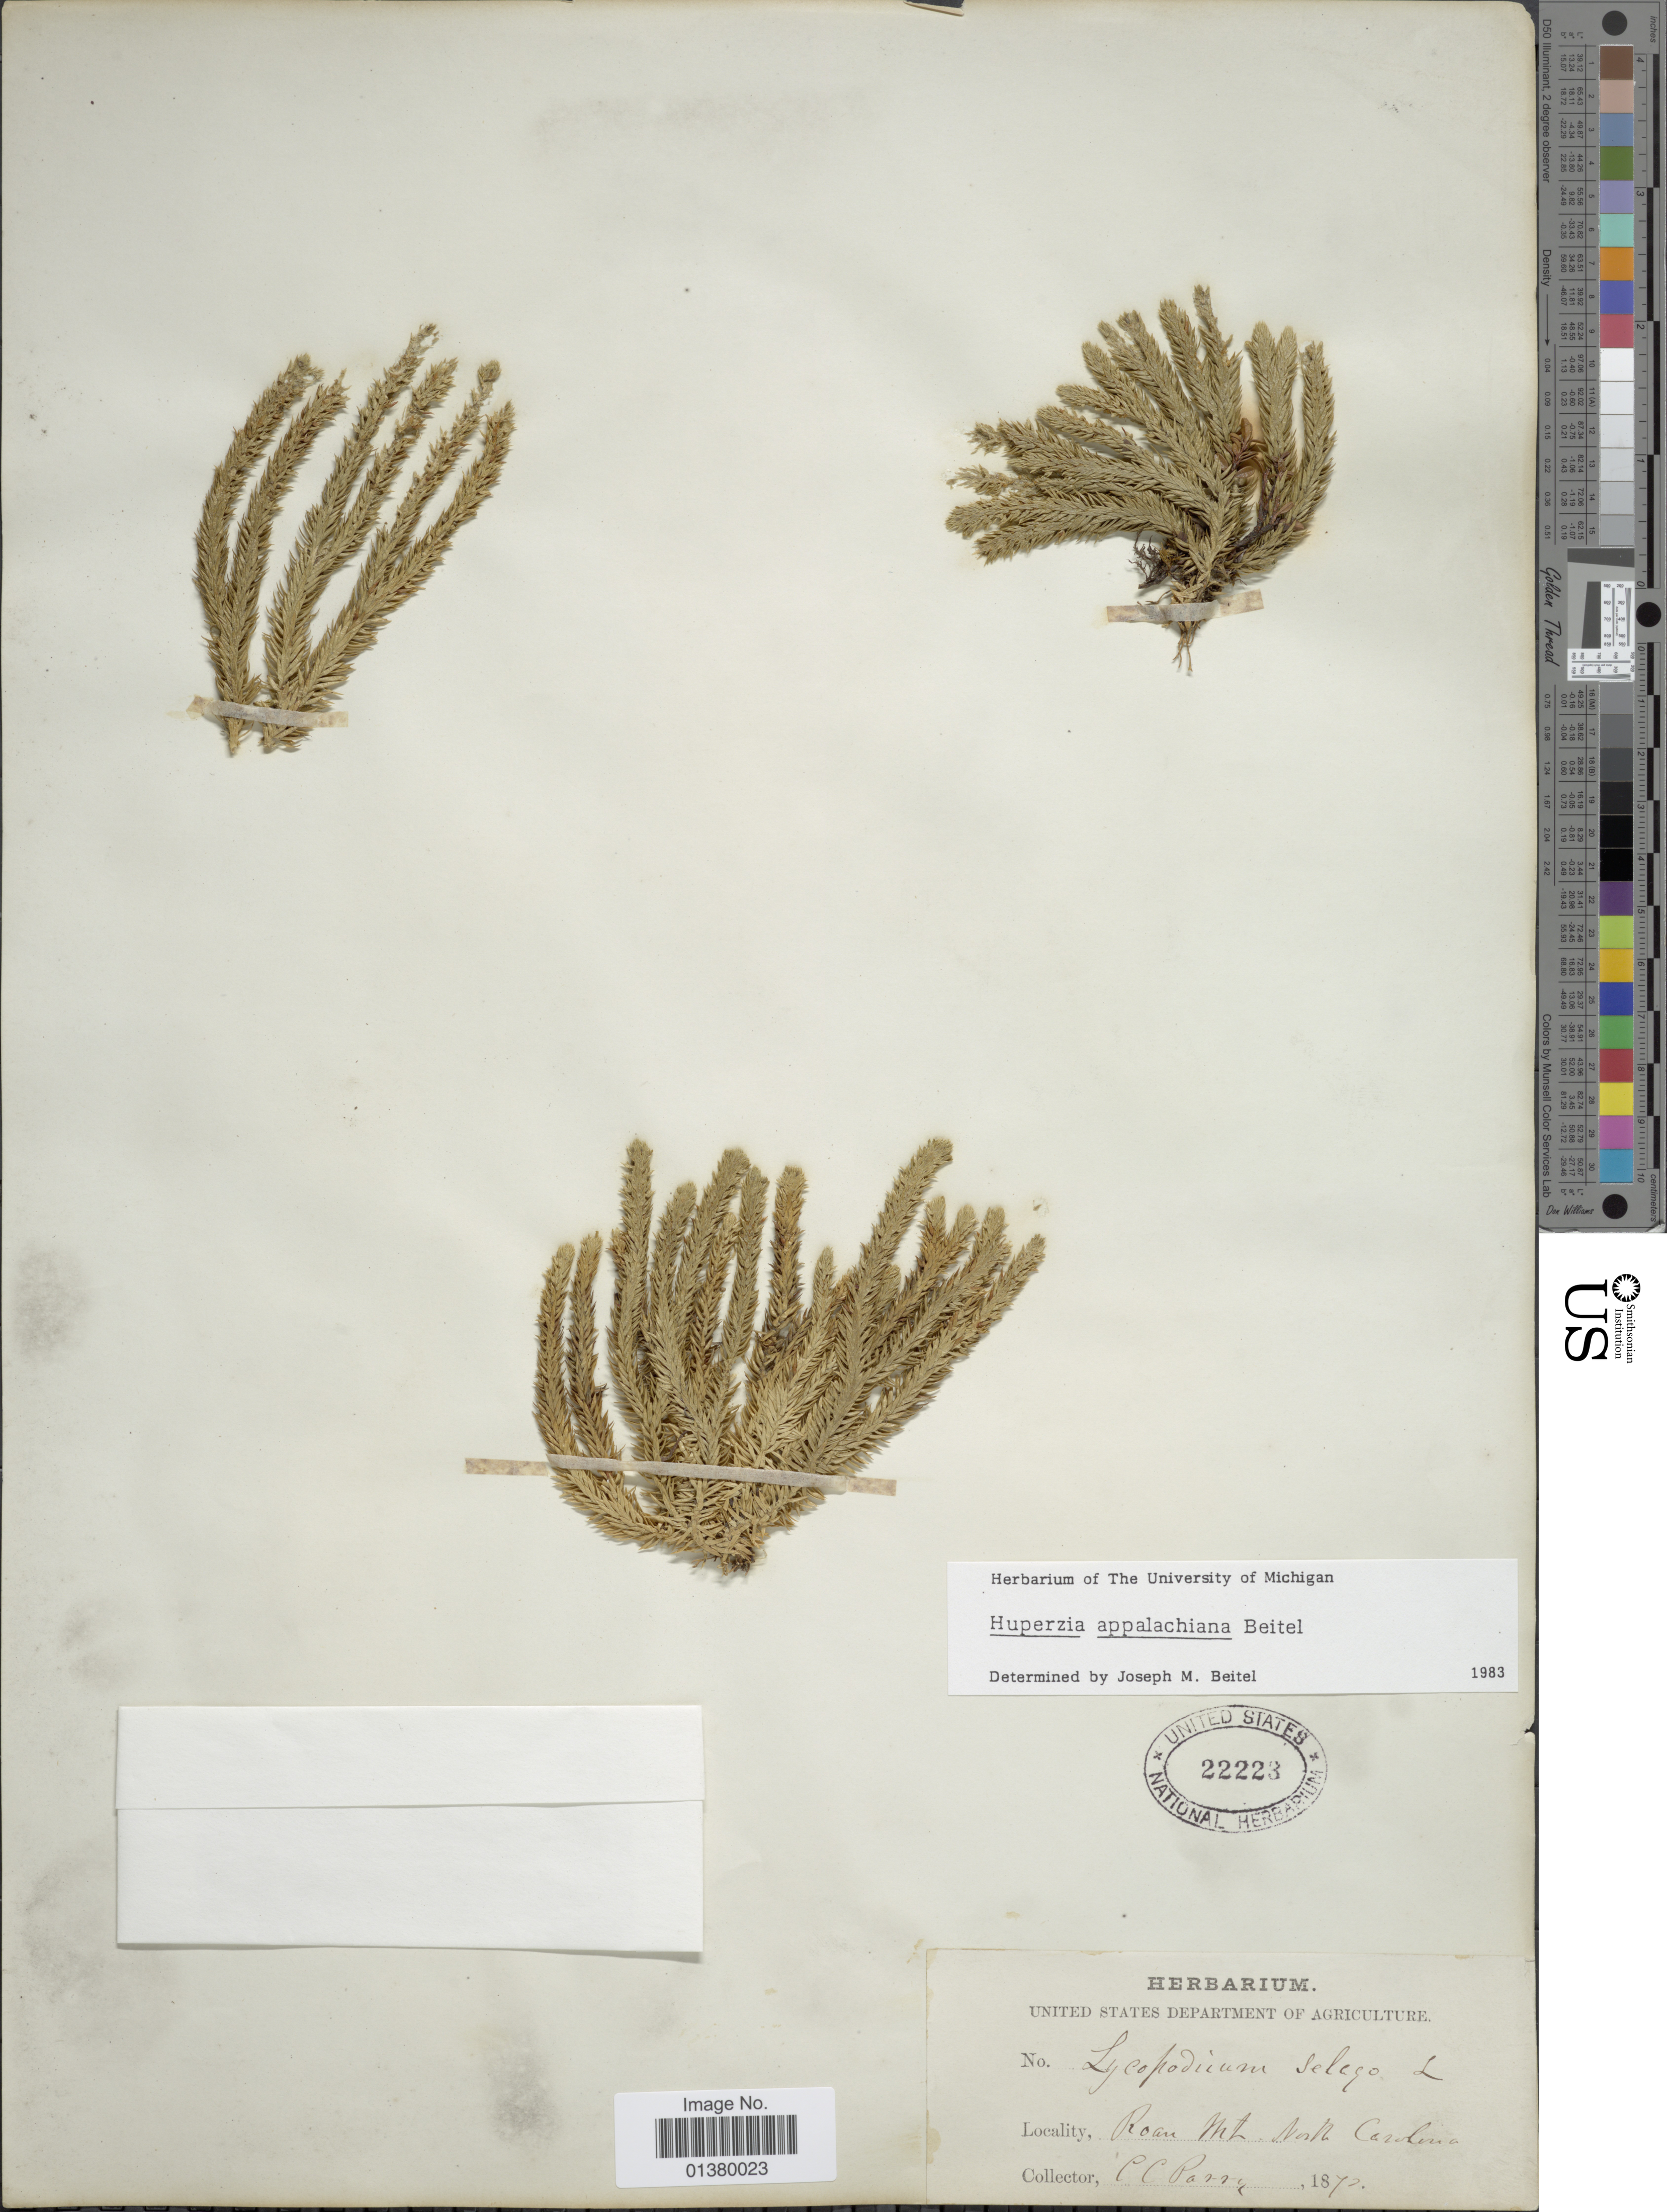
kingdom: Plantae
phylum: Tracheophyta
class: Lycopodiopsida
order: Lycopodiales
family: Lycopodiaceae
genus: Huperzia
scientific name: Huperzia appalachiana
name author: Beitel & Mickel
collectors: C. C. Parry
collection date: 1872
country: United States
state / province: North Carolina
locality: Roan Mt.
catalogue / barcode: US 22223